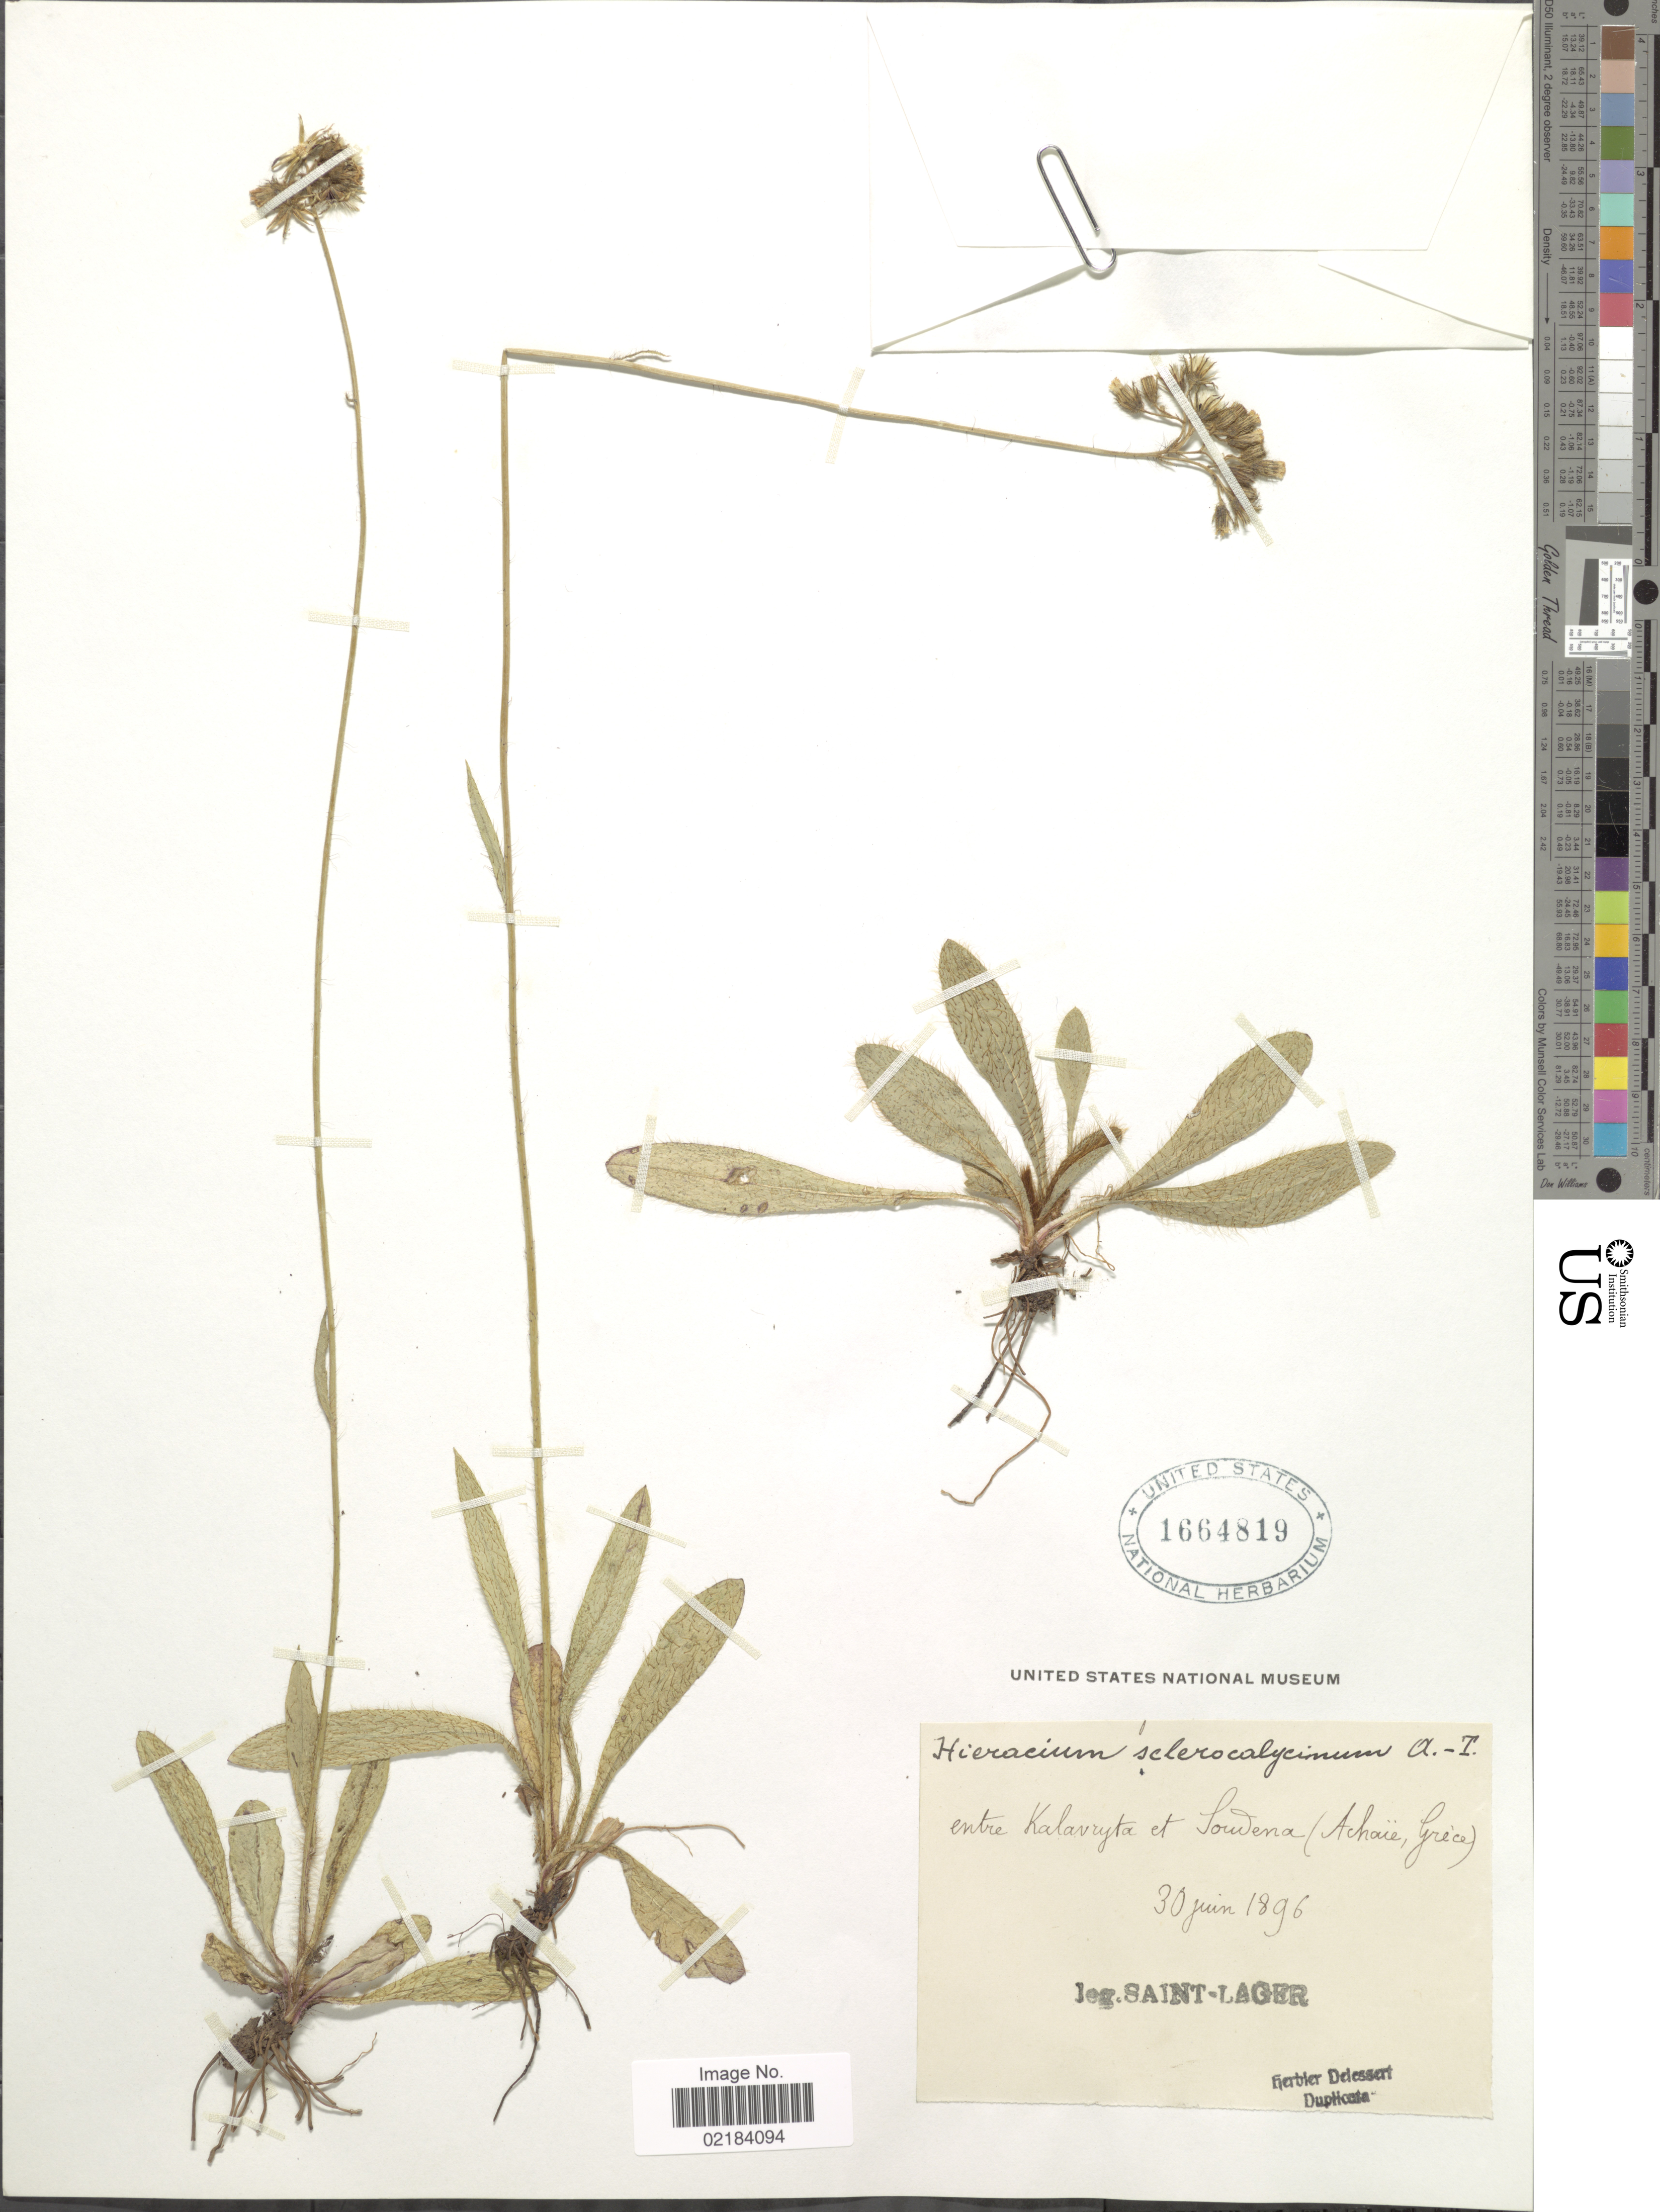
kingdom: Plantae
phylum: Tracheophyta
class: Magnoliopsida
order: Asterales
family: Asteraceae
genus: Hieracium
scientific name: Hieracium repandulare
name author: Druce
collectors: Saint-Lager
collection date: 1896-06-30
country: Greece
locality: Entre Kalavryta et Soudena (Achaië, Grece)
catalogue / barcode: US 1664819